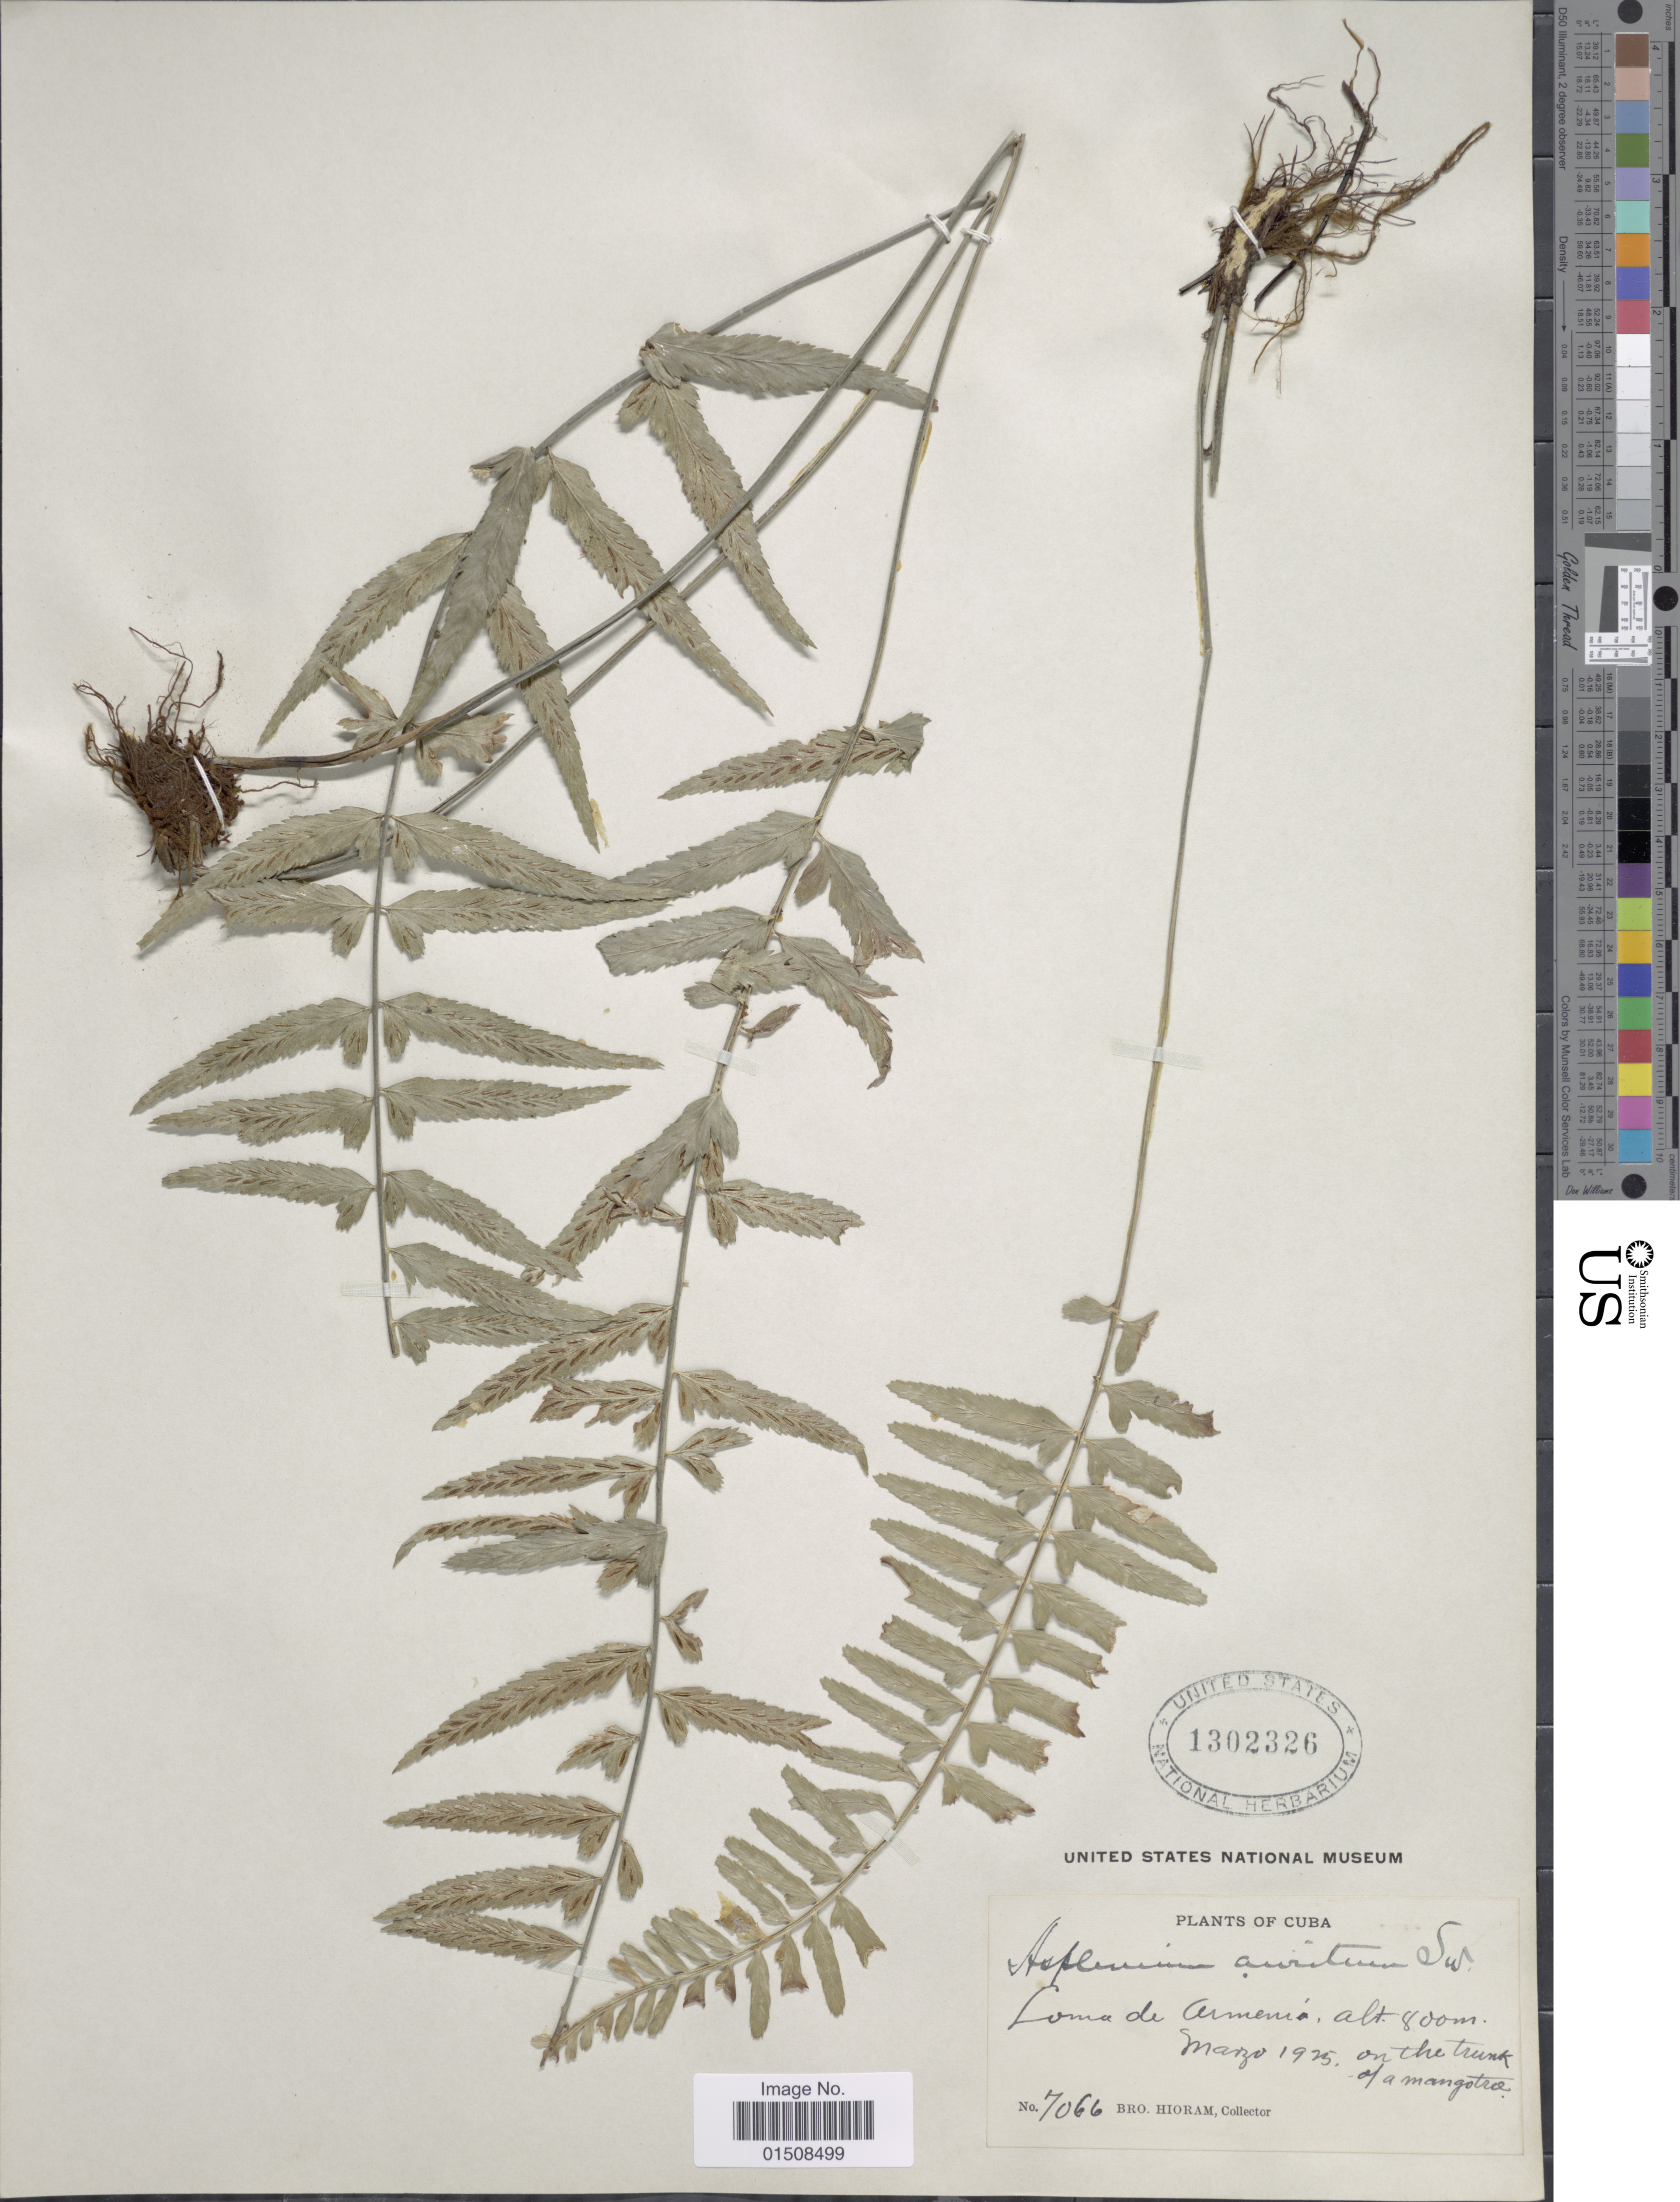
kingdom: Plantae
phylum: Tracheophyta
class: Polypodiopsida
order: Polypodiales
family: Aspleniaceae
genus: Asplenium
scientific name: Asplenium auritum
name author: Sw.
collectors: Bro. Hioram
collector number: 7066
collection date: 1925-03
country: Cuba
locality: Loma de Armenia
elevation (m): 800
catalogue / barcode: US 1302326